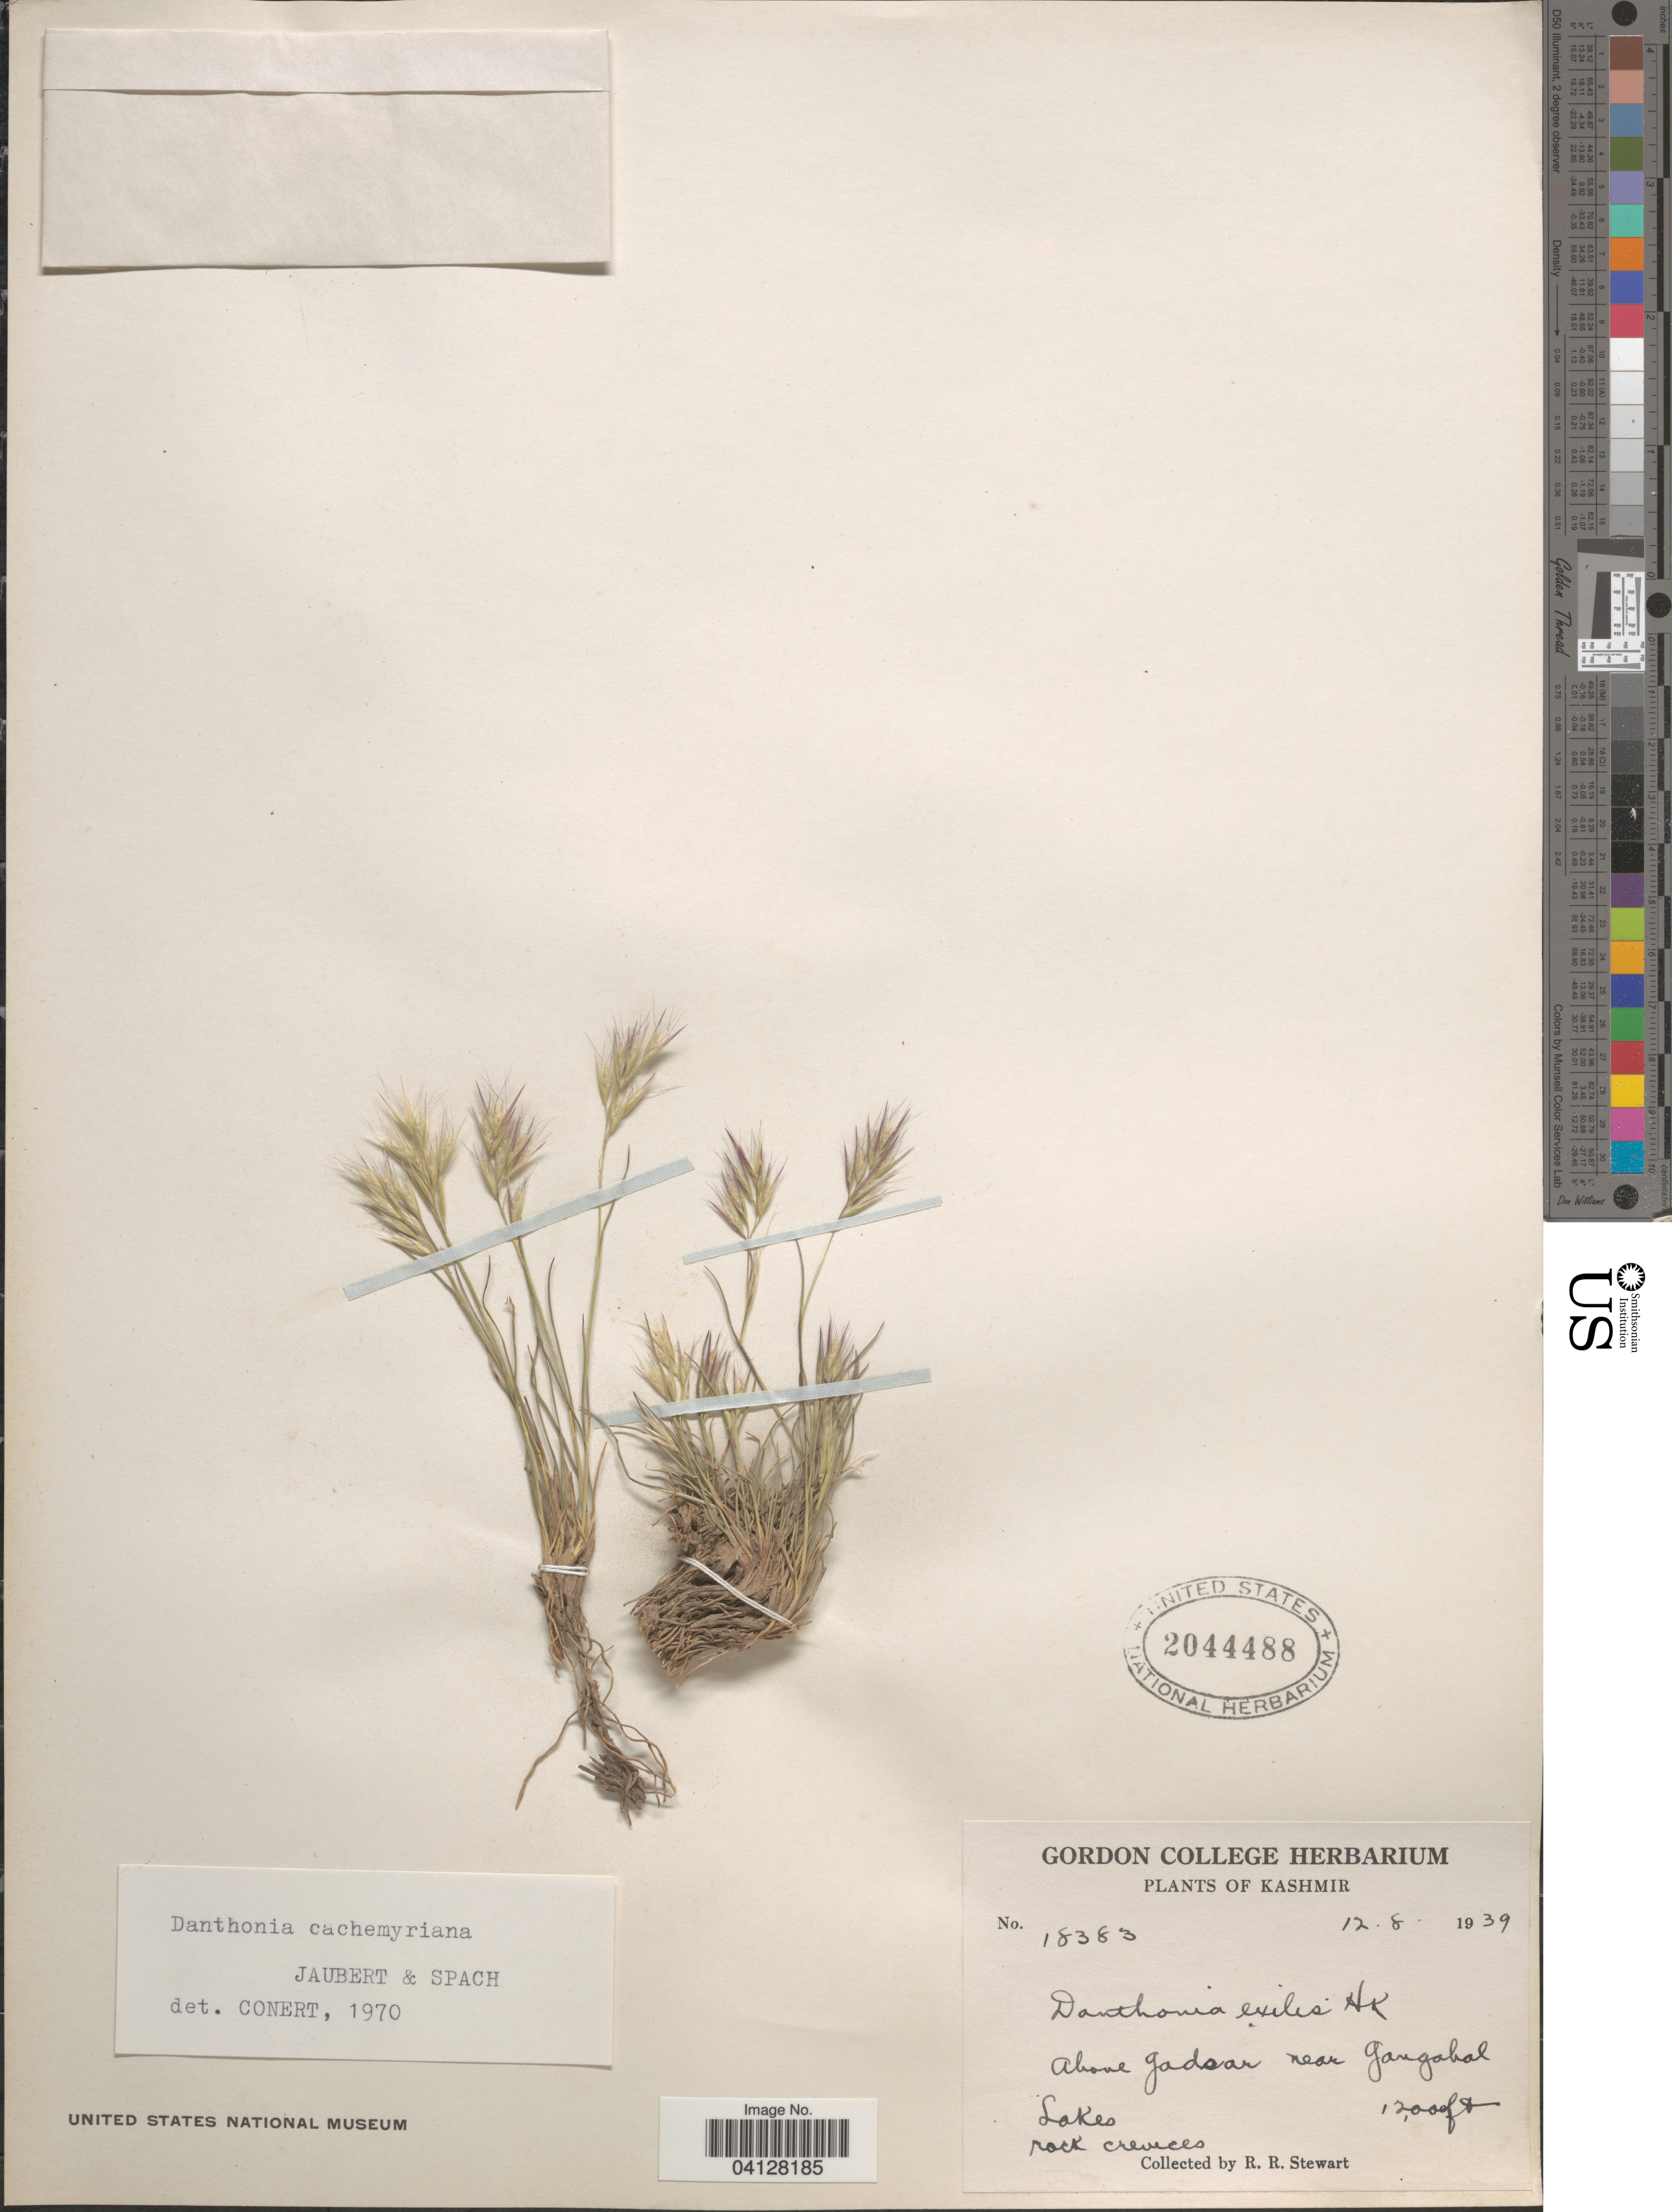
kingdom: Plantae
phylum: Tracheophyta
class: Liliopsida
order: Poales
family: Poaceae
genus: Danthonia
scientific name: Danthonia cachemyriana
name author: Jaub. & Spach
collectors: R. Stewart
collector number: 18383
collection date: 1939-08-12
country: India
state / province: Jammu and Kashmir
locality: Kashmir. Above Gadsar near Gangabal Lakes.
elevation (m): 3658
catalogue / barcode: US 2044488